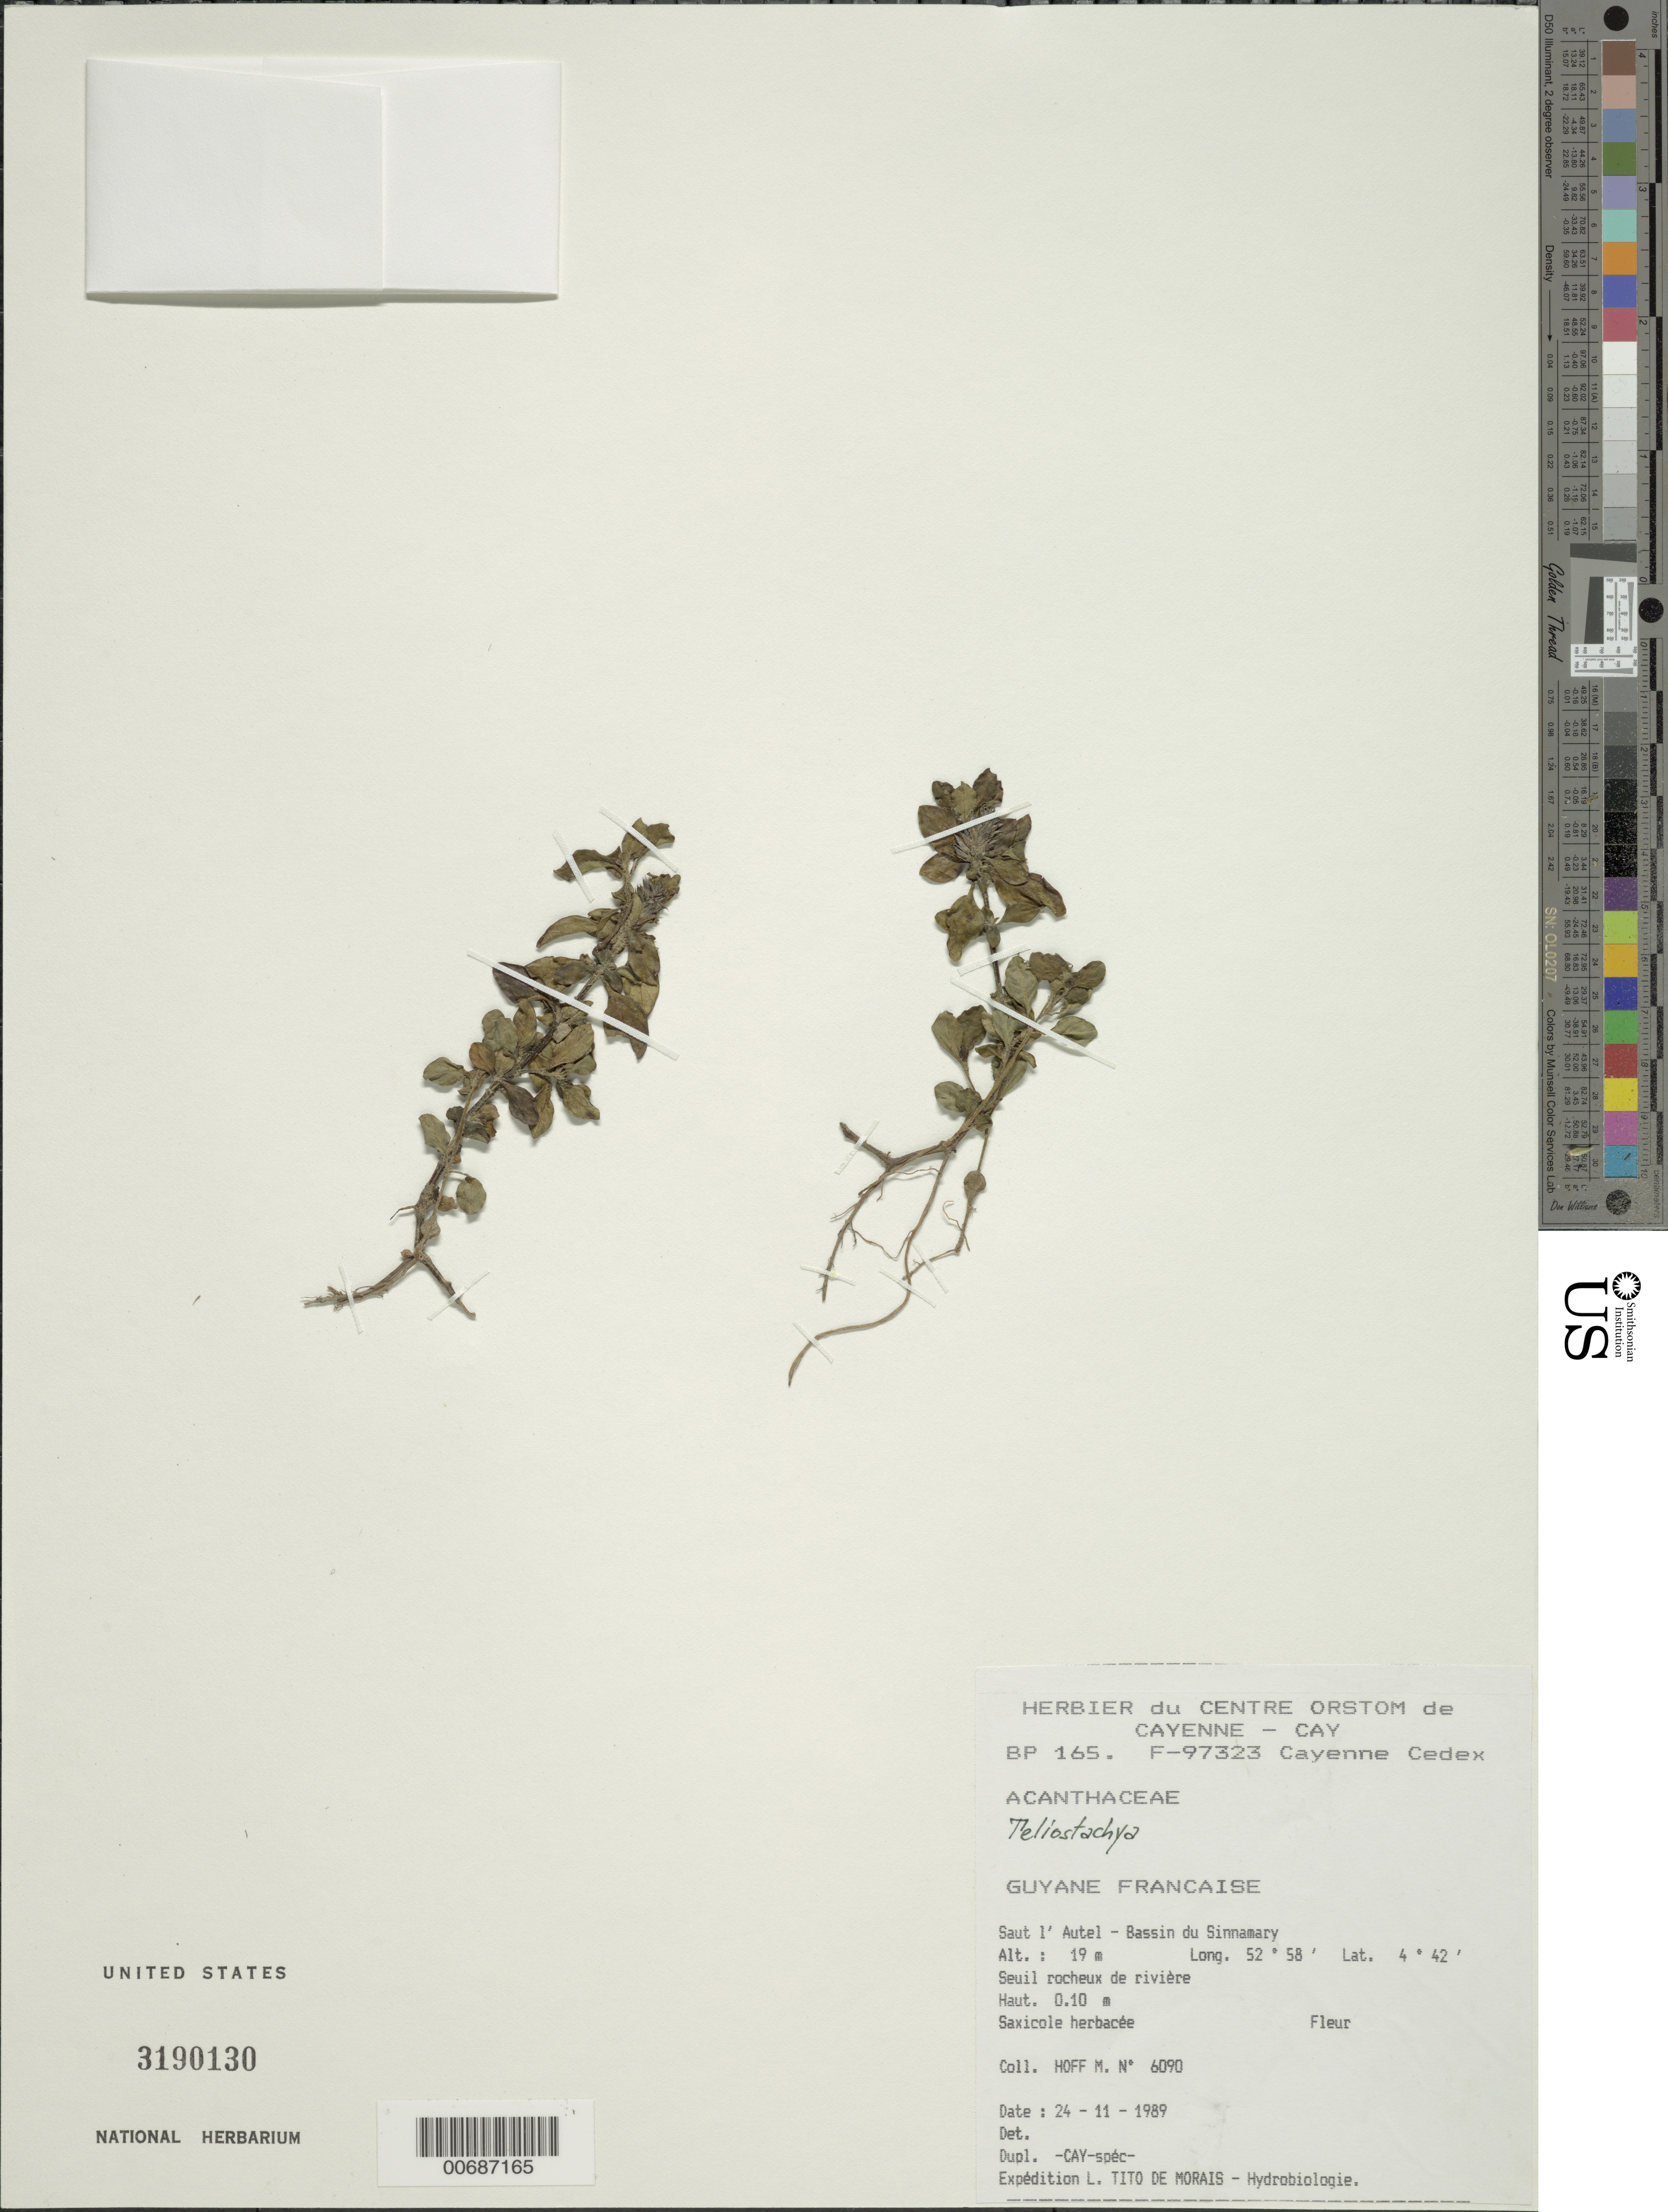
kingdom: Plantae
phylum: Tracheophyta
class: Magnoliopsida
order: Lamiales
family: Acanthaceae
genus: Teliostachya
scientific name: Teliostachya sp.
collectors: M. Hoff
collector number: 6090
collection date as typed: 24-Nov-89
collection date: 1989-11-24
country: French Guiana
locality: Saut l'Autel, Bassin du Sinnamary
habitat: Seuil rocheux de rivier.Haut 0.10m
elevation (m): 19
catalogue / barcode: US 3190130